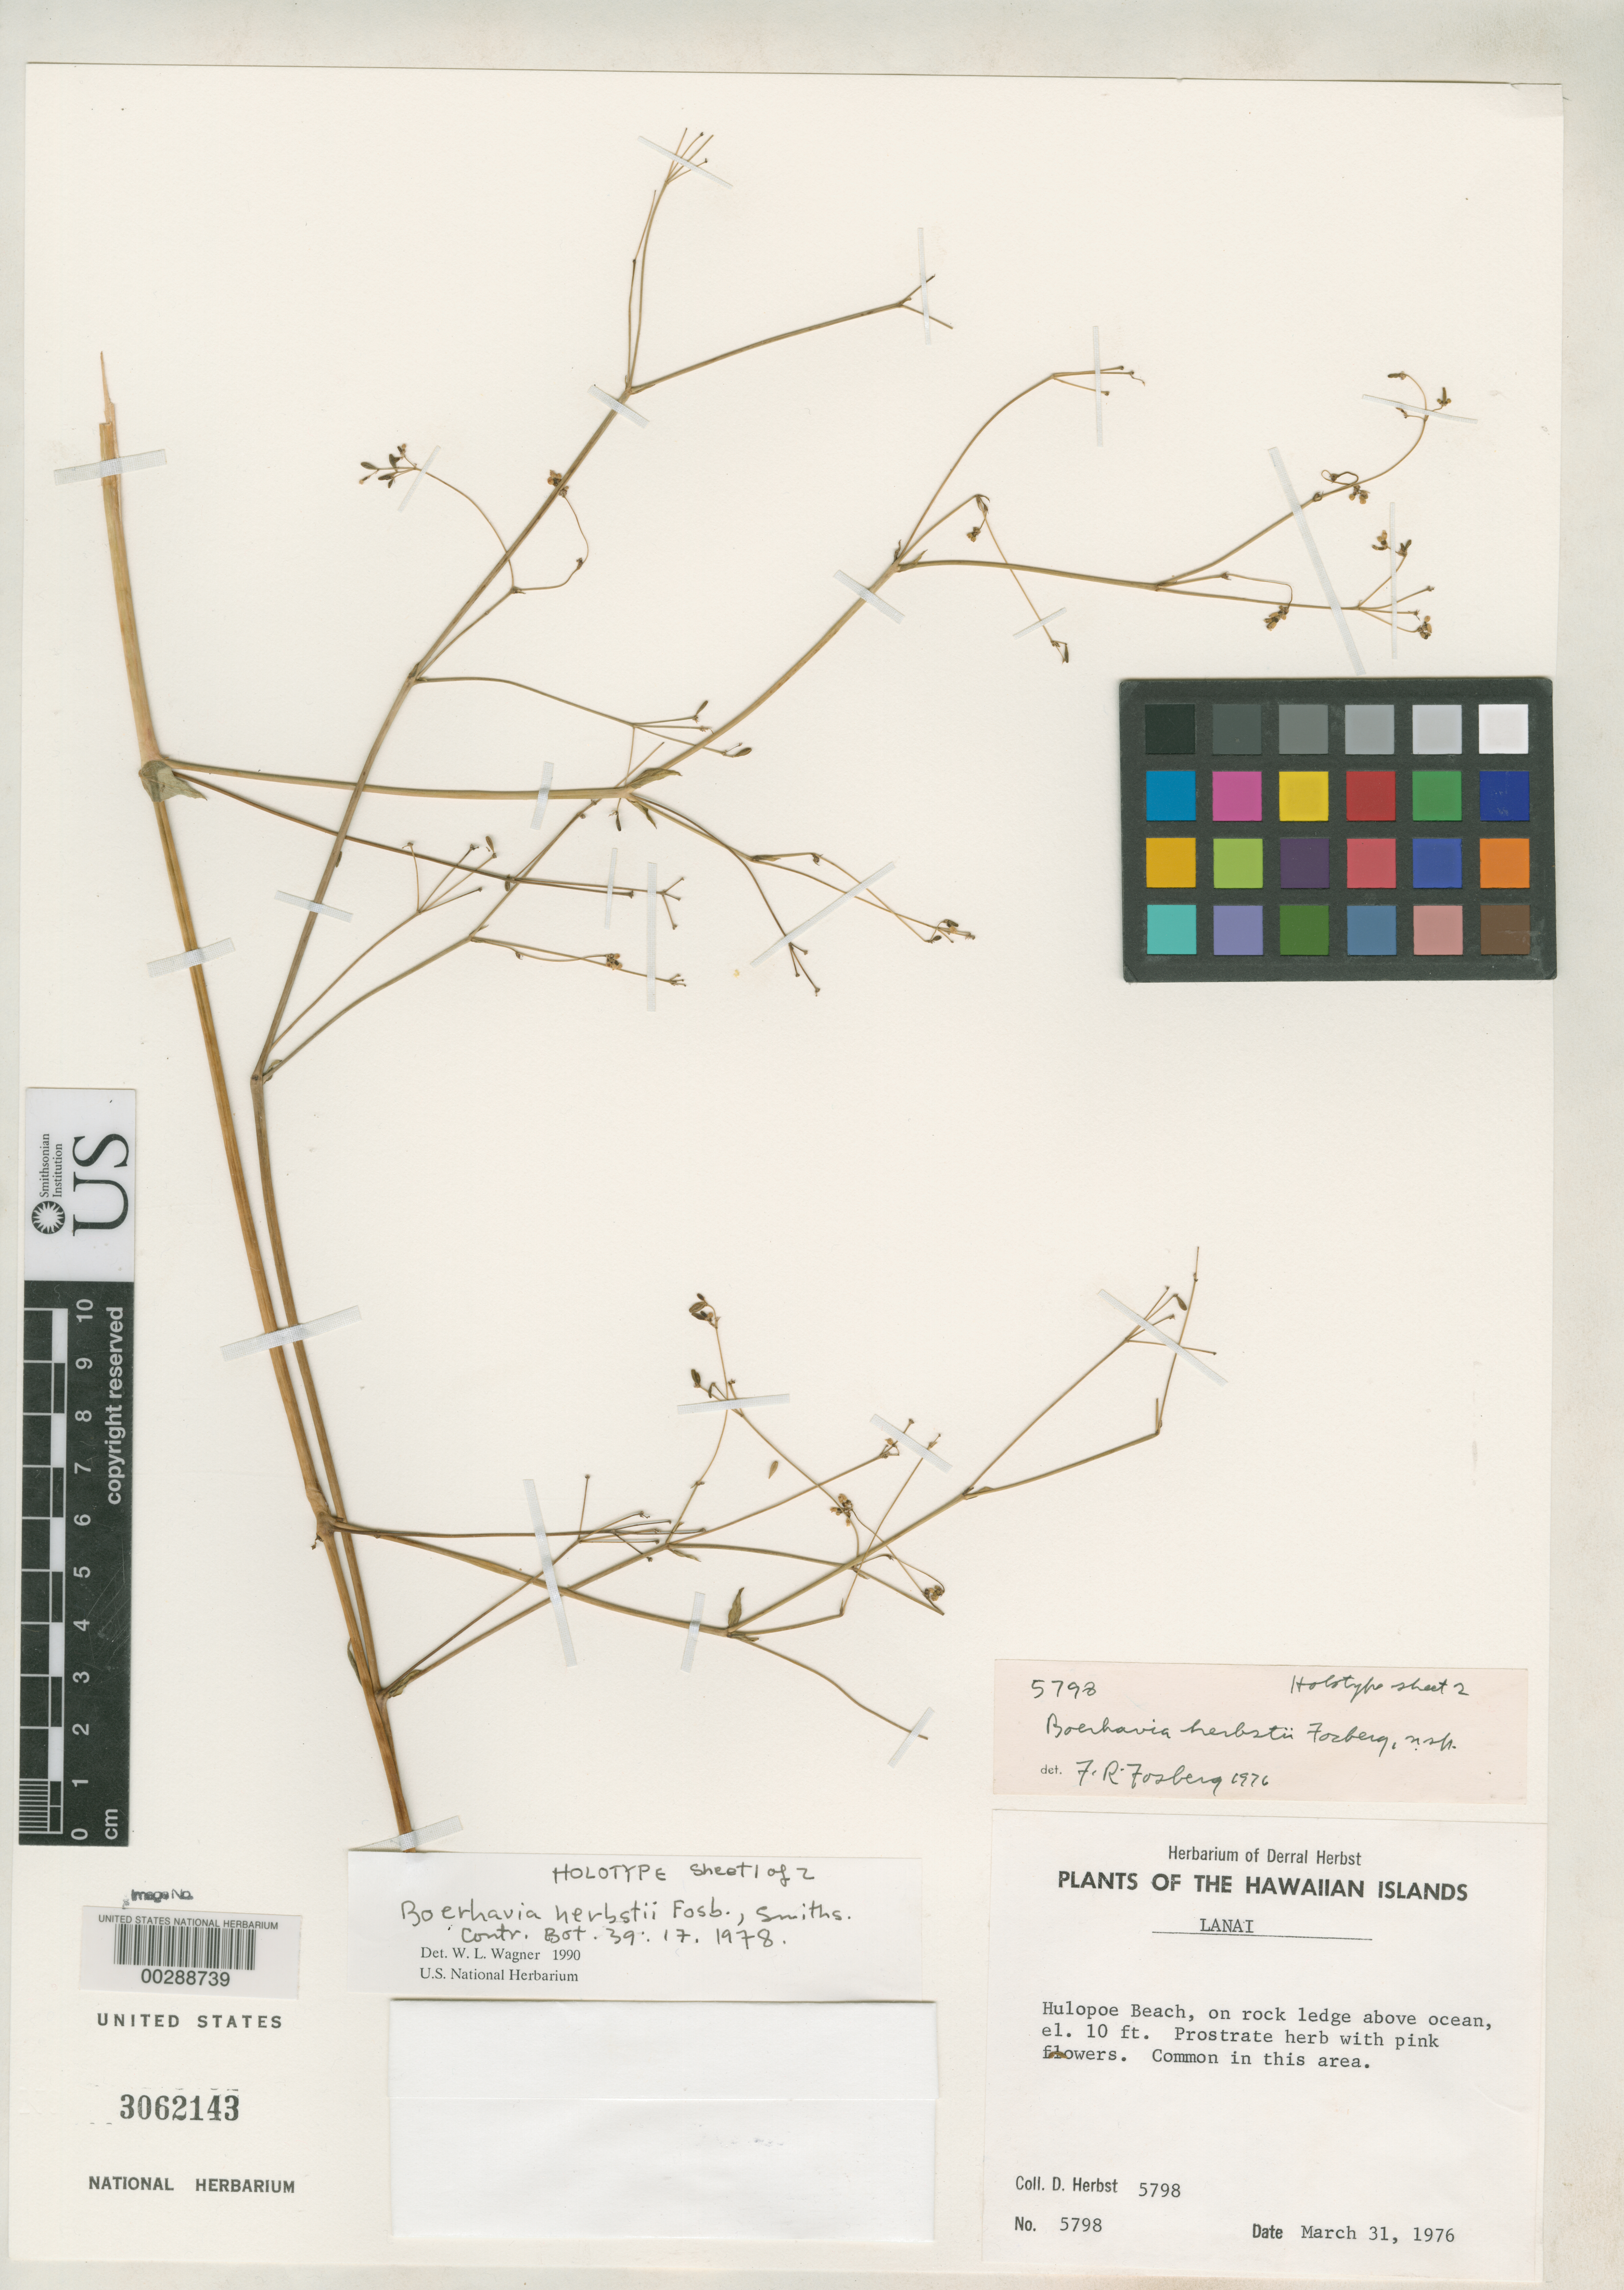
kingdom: Plantae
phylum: Tracheophyta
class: Magnoliopsida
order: Caryophyllales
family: Nyctaginaceae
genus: Boerhavia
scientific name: Boerhavia herbstii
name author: Fosberg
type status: Holotype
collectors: D. R. Herbst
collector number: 5798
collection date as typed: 31 Mar 1976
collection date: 1976-03-31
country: United States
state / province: Hawaii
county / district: Maui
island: Lana'i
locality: Hulopoe Beach, rock ledge above ocean.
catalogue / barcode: US 3062143